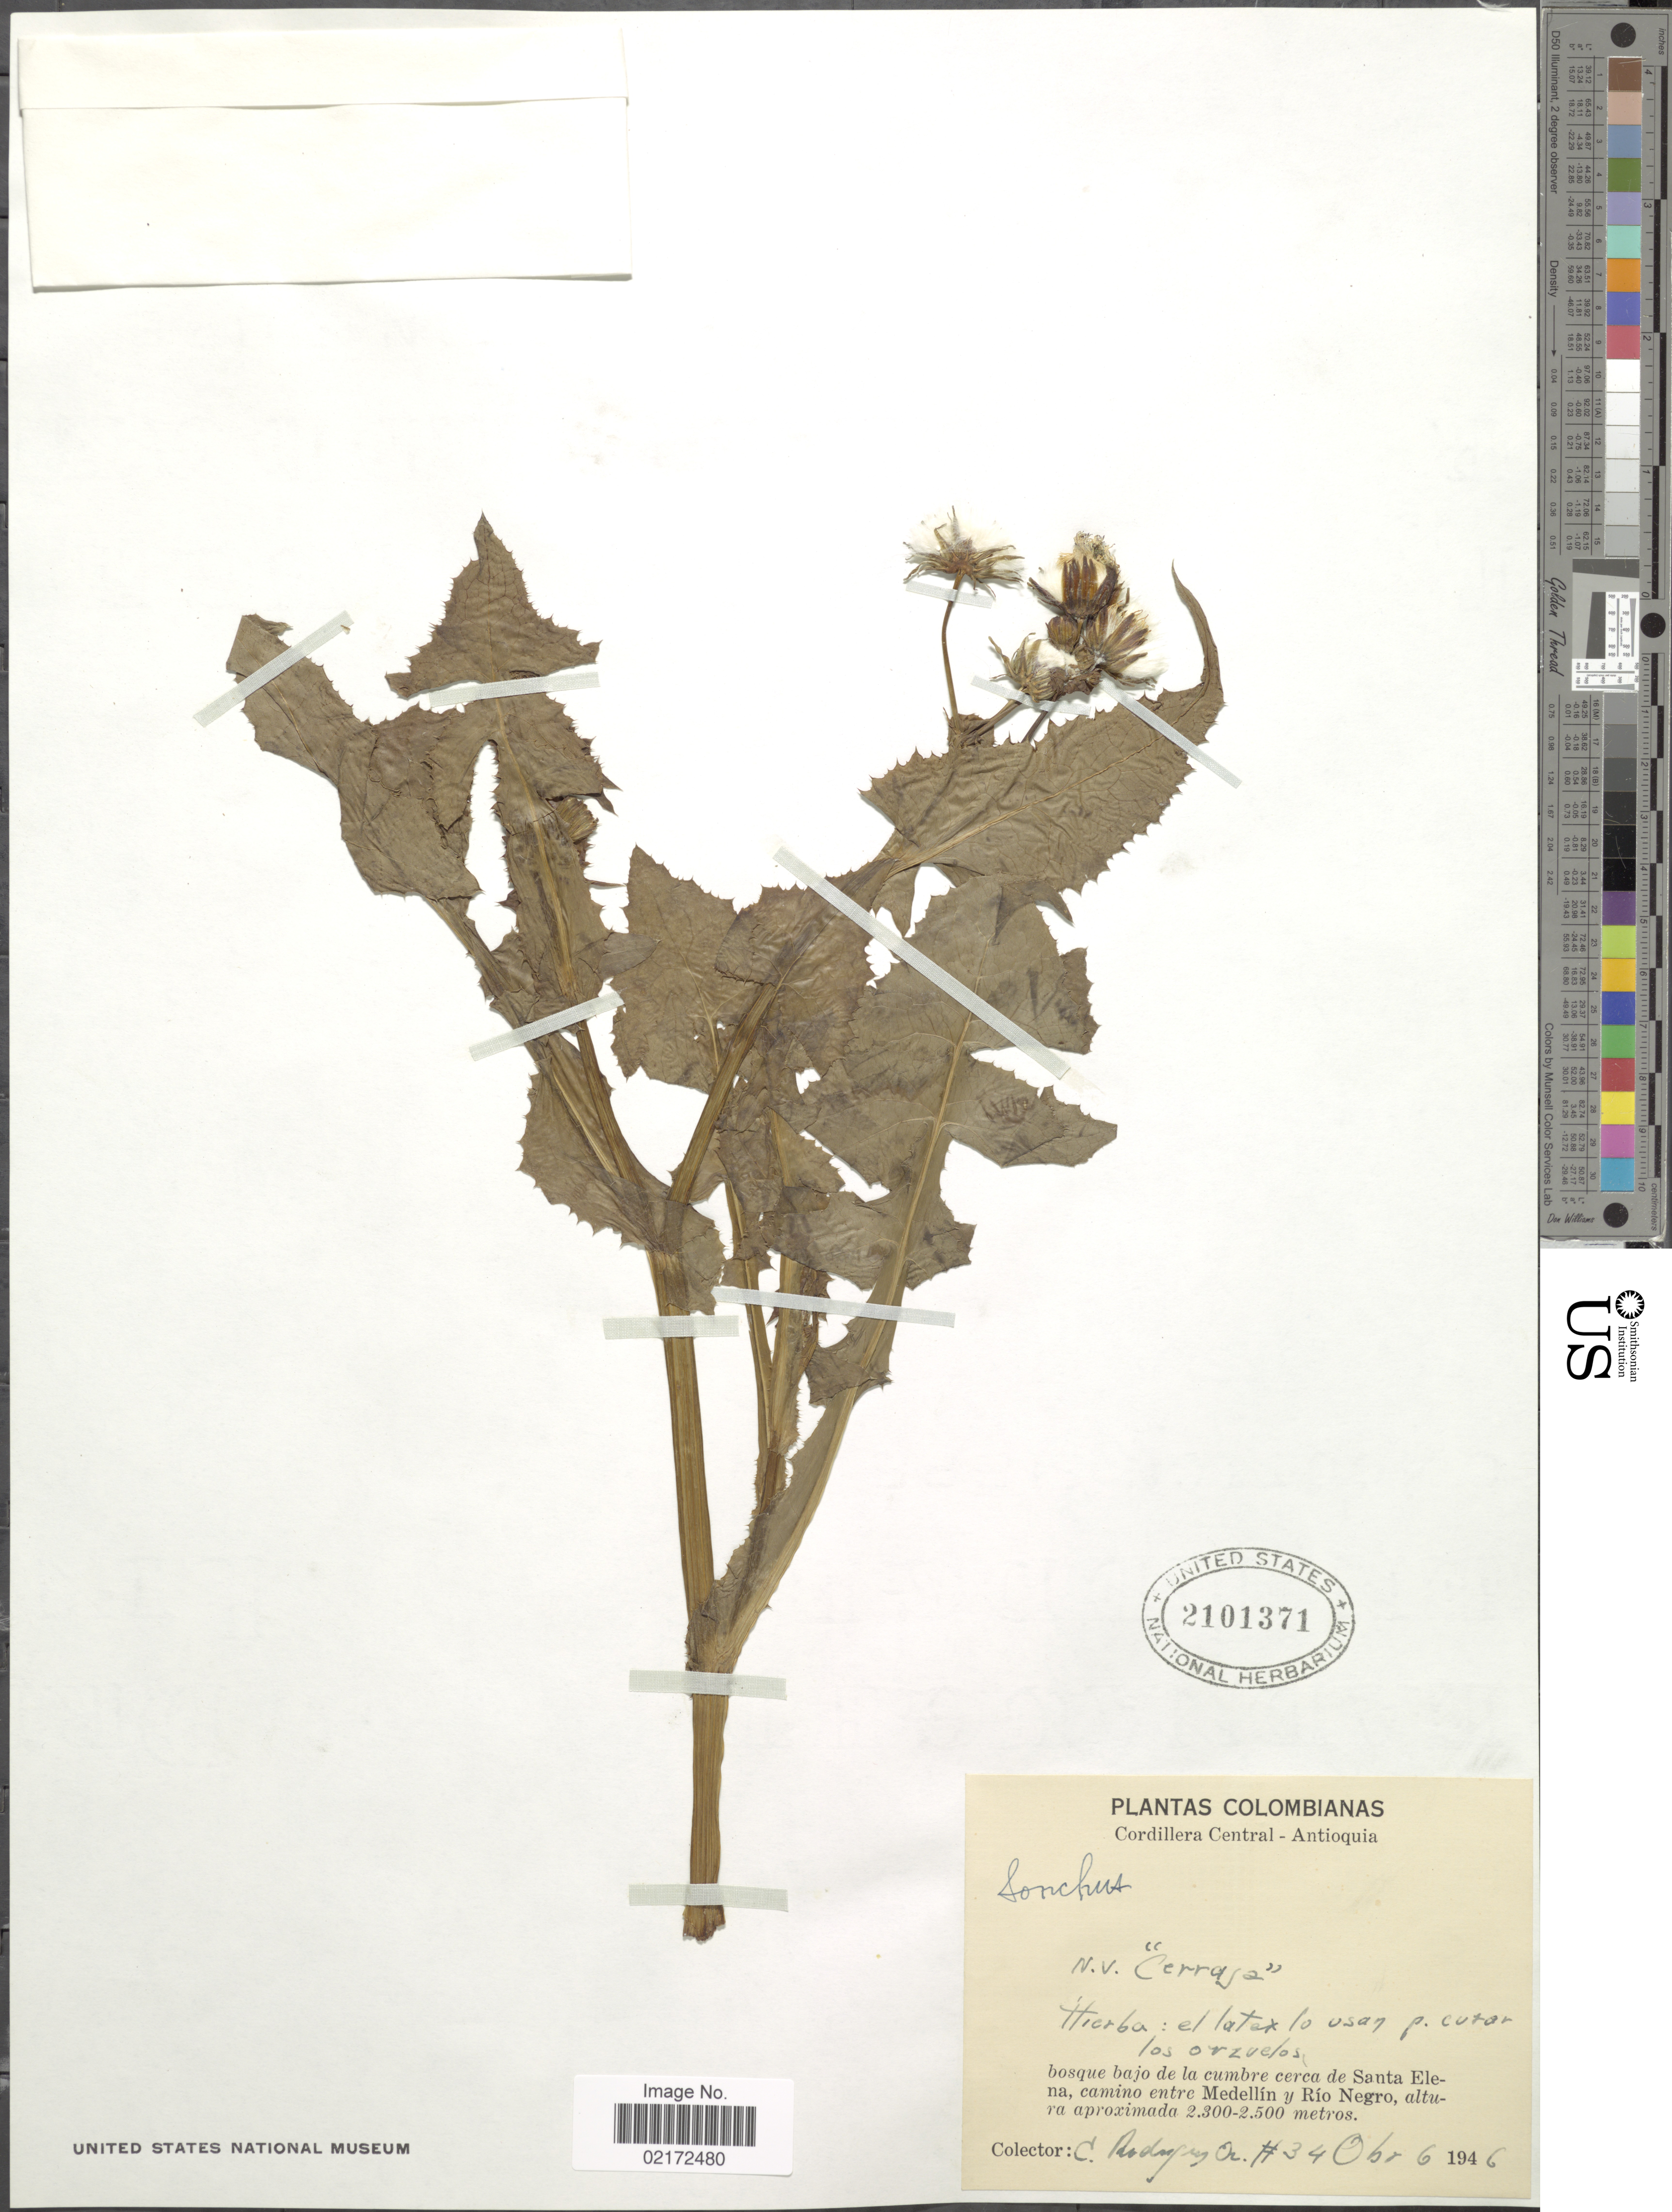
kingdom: Plantae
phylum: Tracheophyta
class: Magnoliopsida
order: Asterales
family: Asteraceae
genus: Sonchus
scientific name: Sonchus sp.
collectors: C. Rodriguez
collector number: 34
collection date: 1946-10-06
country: Colombia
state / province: Antioquia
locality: Cordillera Central - Antioquia. Bosque bajo de la cumbre cerca de Santa Elena, camino entre Medellín y Río Negro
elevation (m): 2300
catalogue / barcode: US 2101371